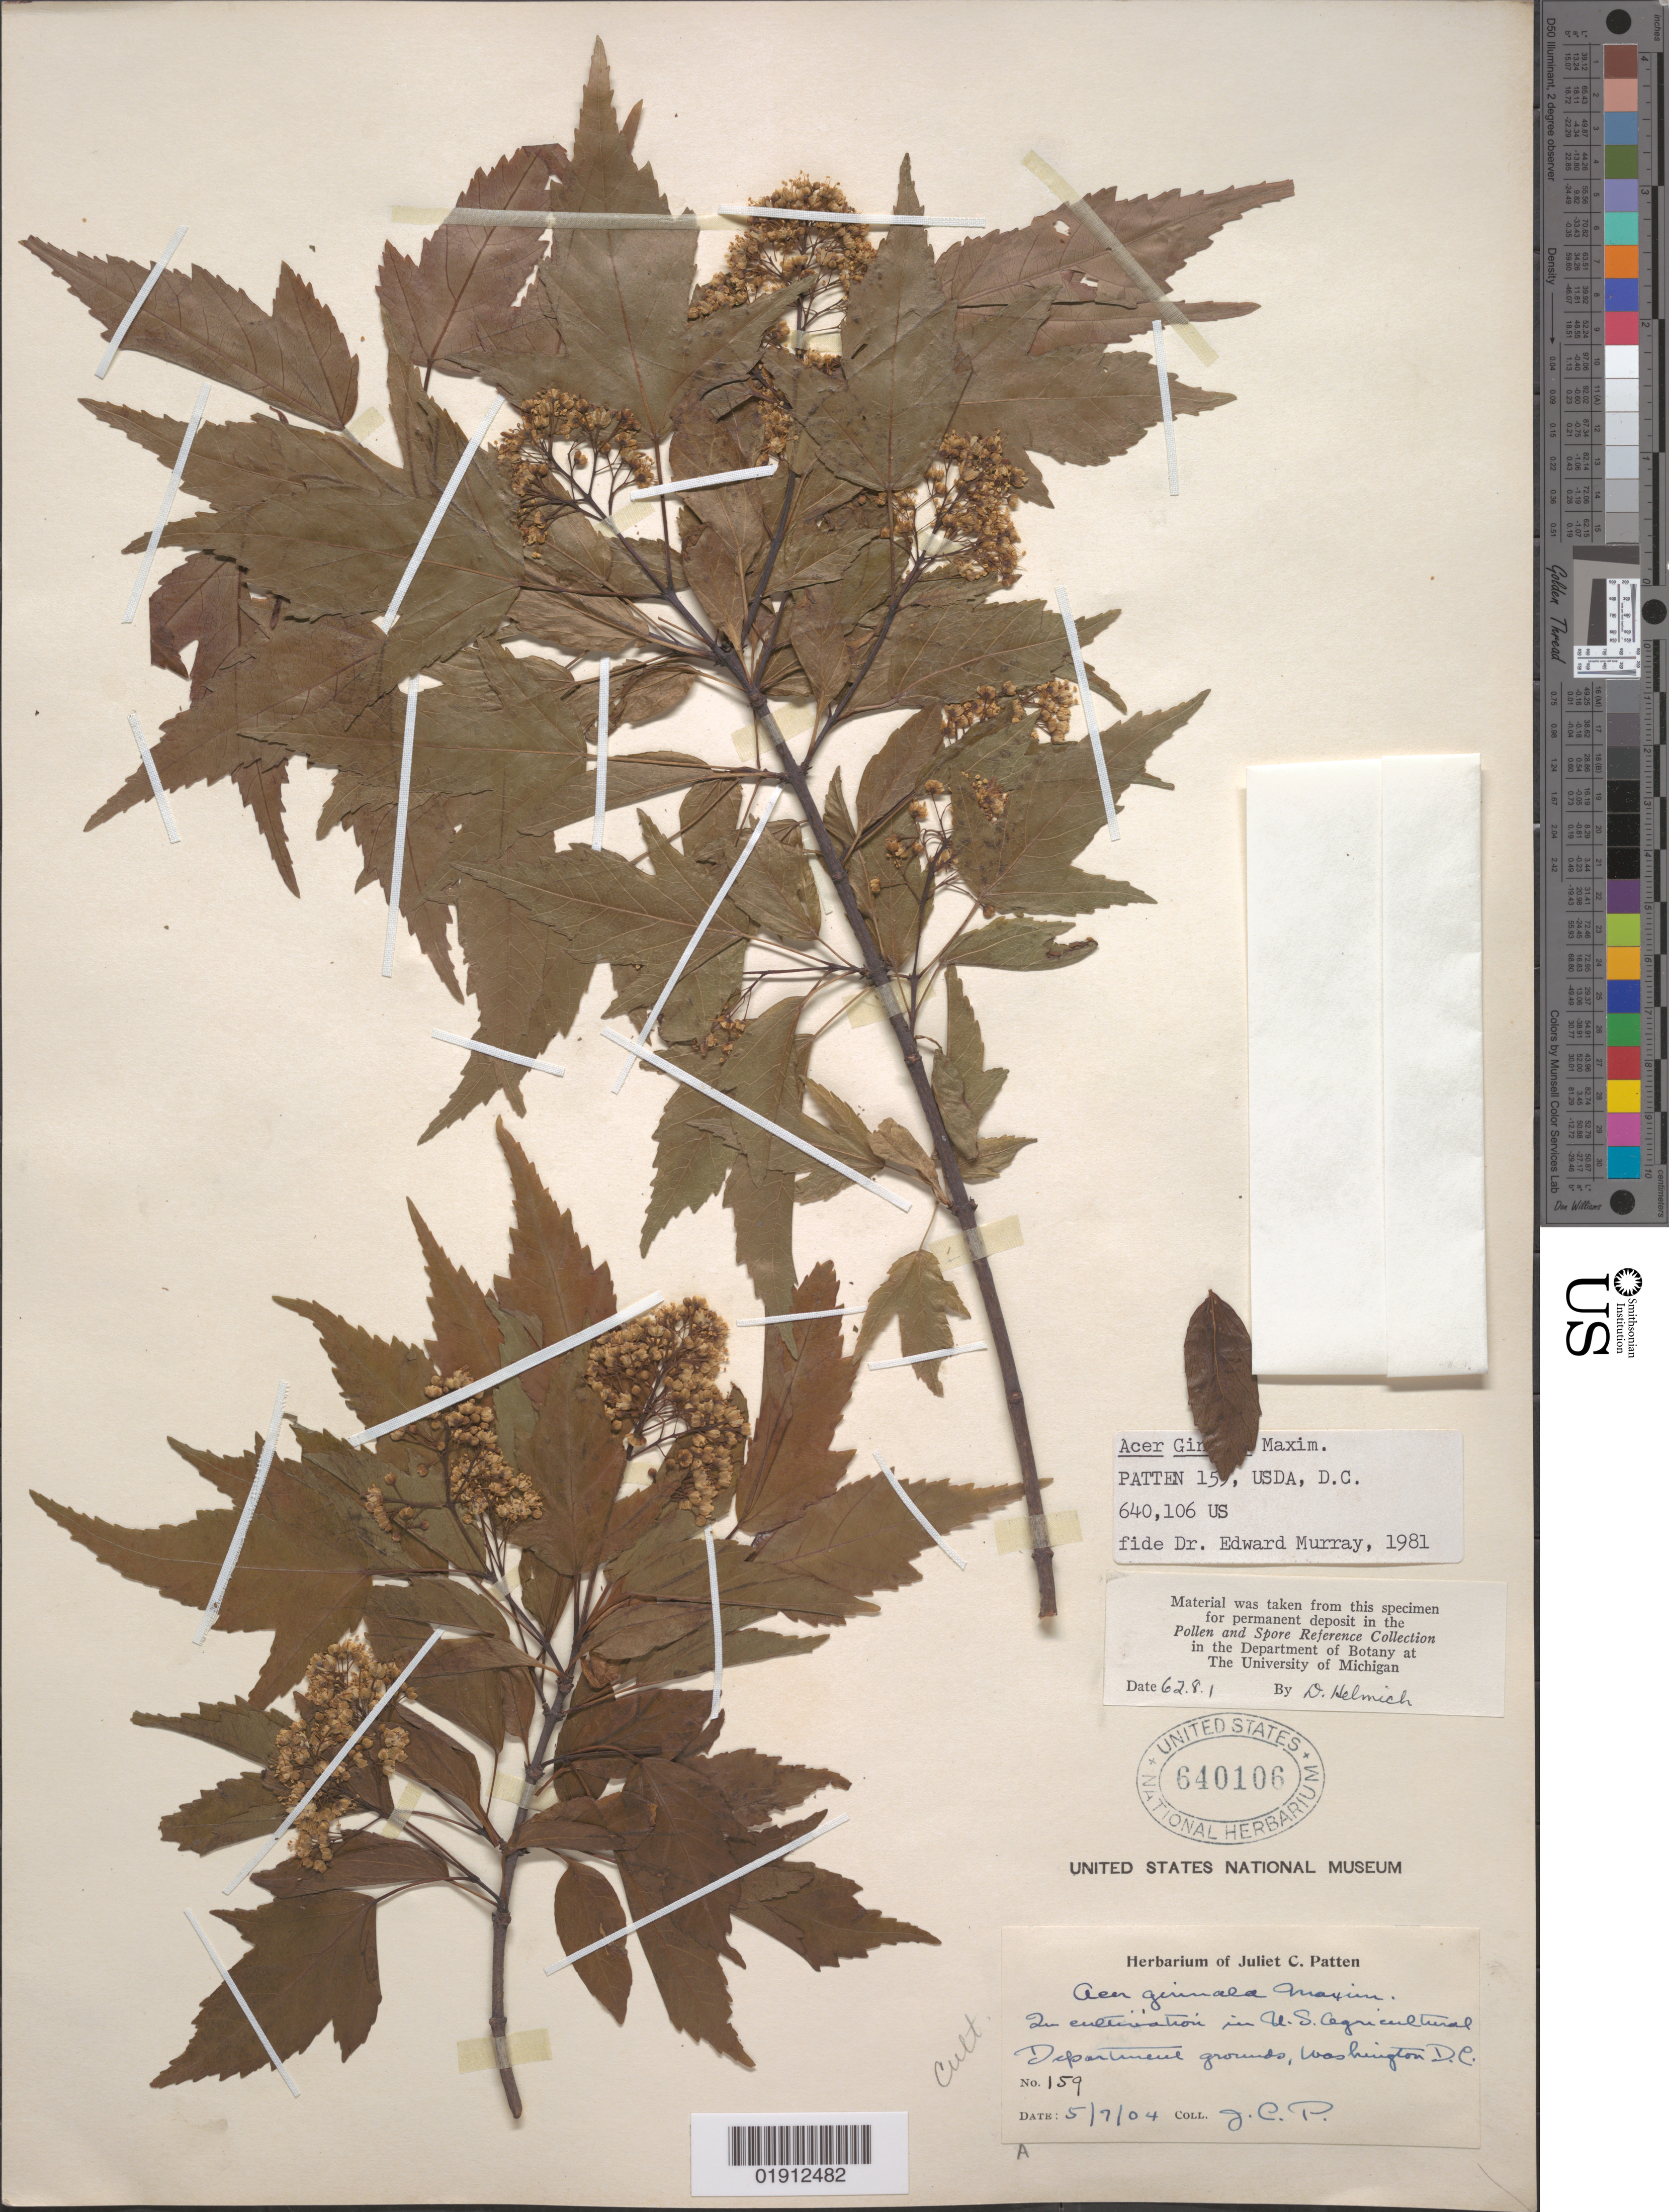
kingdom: Plantae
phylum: Tracheophyta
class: Magnoliopsida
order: Sapindales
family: Sapindaceae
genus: Acer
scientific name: Acer ginnala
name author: Maxim.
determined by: Murray, Edward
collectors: J. Patten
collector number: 159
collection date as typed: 5/7/04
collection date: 1904-05-07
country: United States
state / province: District of Columbia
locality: U.S. Agricultural Department grounds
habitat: Cultivated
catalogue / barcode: US 640106